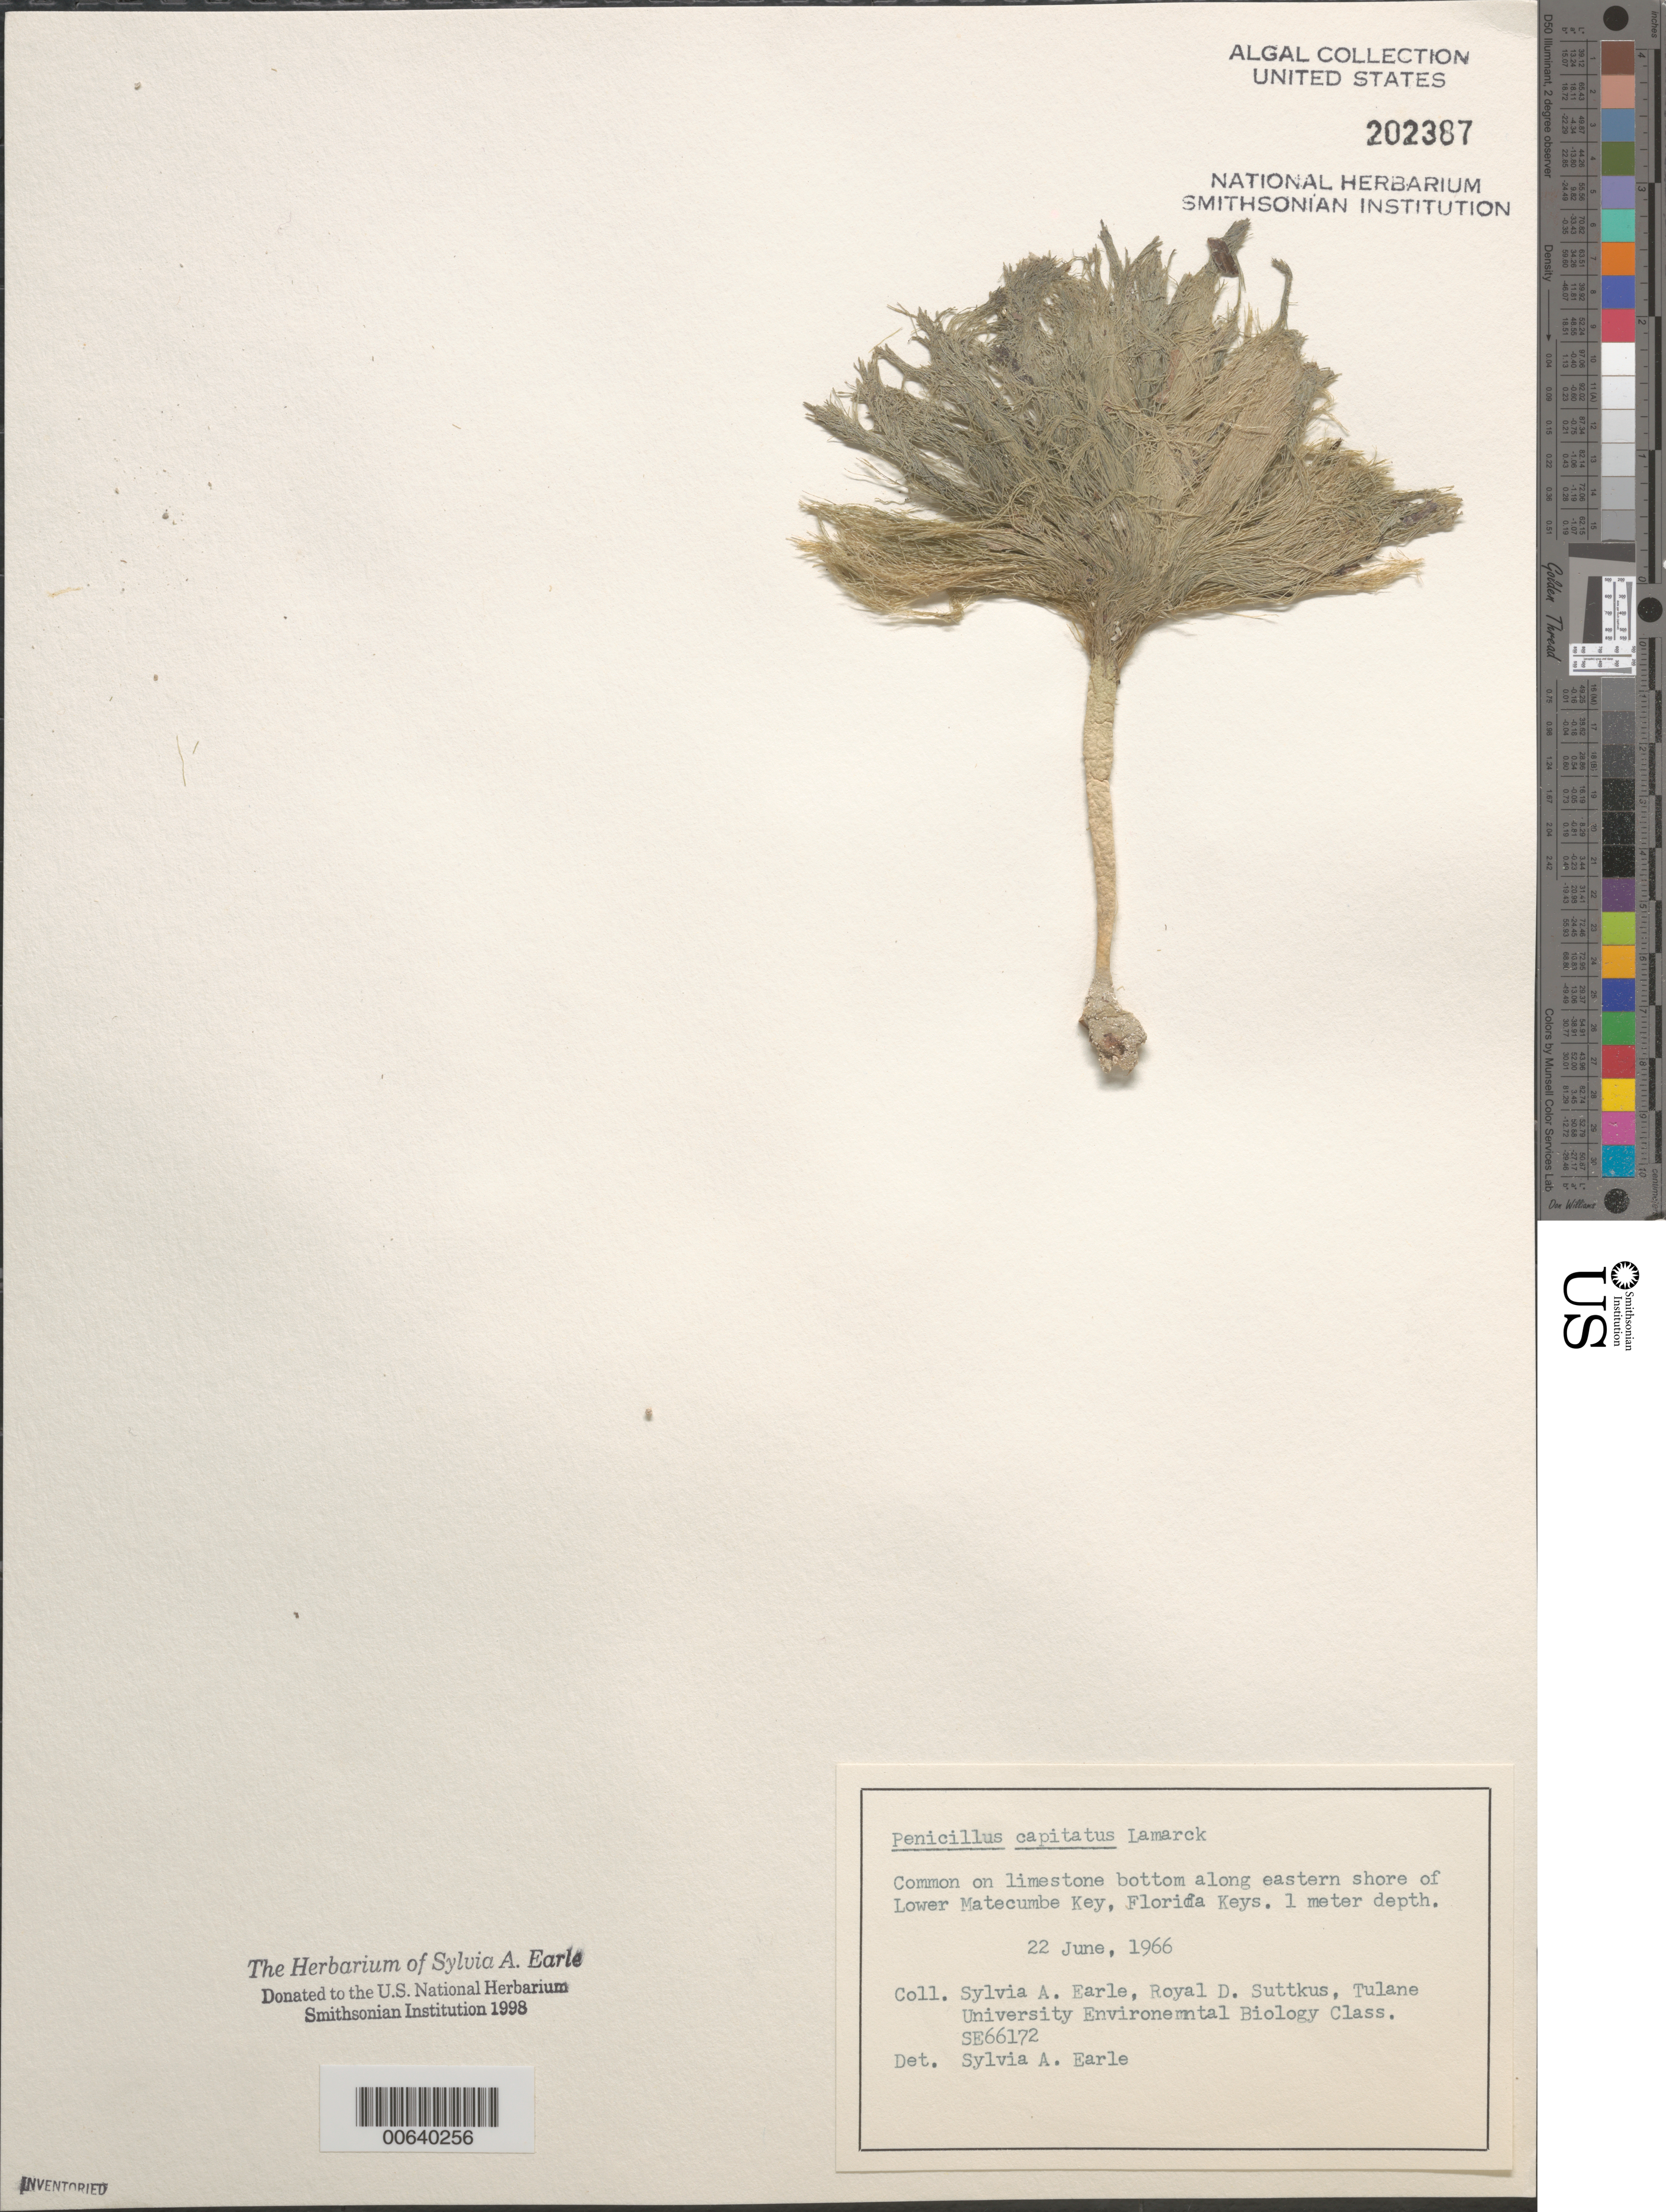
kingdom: Plantae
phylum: Chlorophyta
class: Ulvophyceae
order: Bryopsidales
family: Udoteaceae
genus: Penicillus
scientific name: Penicillus capitatus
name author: Lam.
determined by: Earle, S. A.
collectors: S. A. Earle, R. Suttkus & Tulane Univ. Env. Biol. Class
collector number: SE 66172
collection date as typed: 22 Jun 1966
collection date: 1966-06-22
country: United States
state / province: Florida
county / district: Monroe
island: Lower Matecumbe Key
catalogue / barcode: US 202387